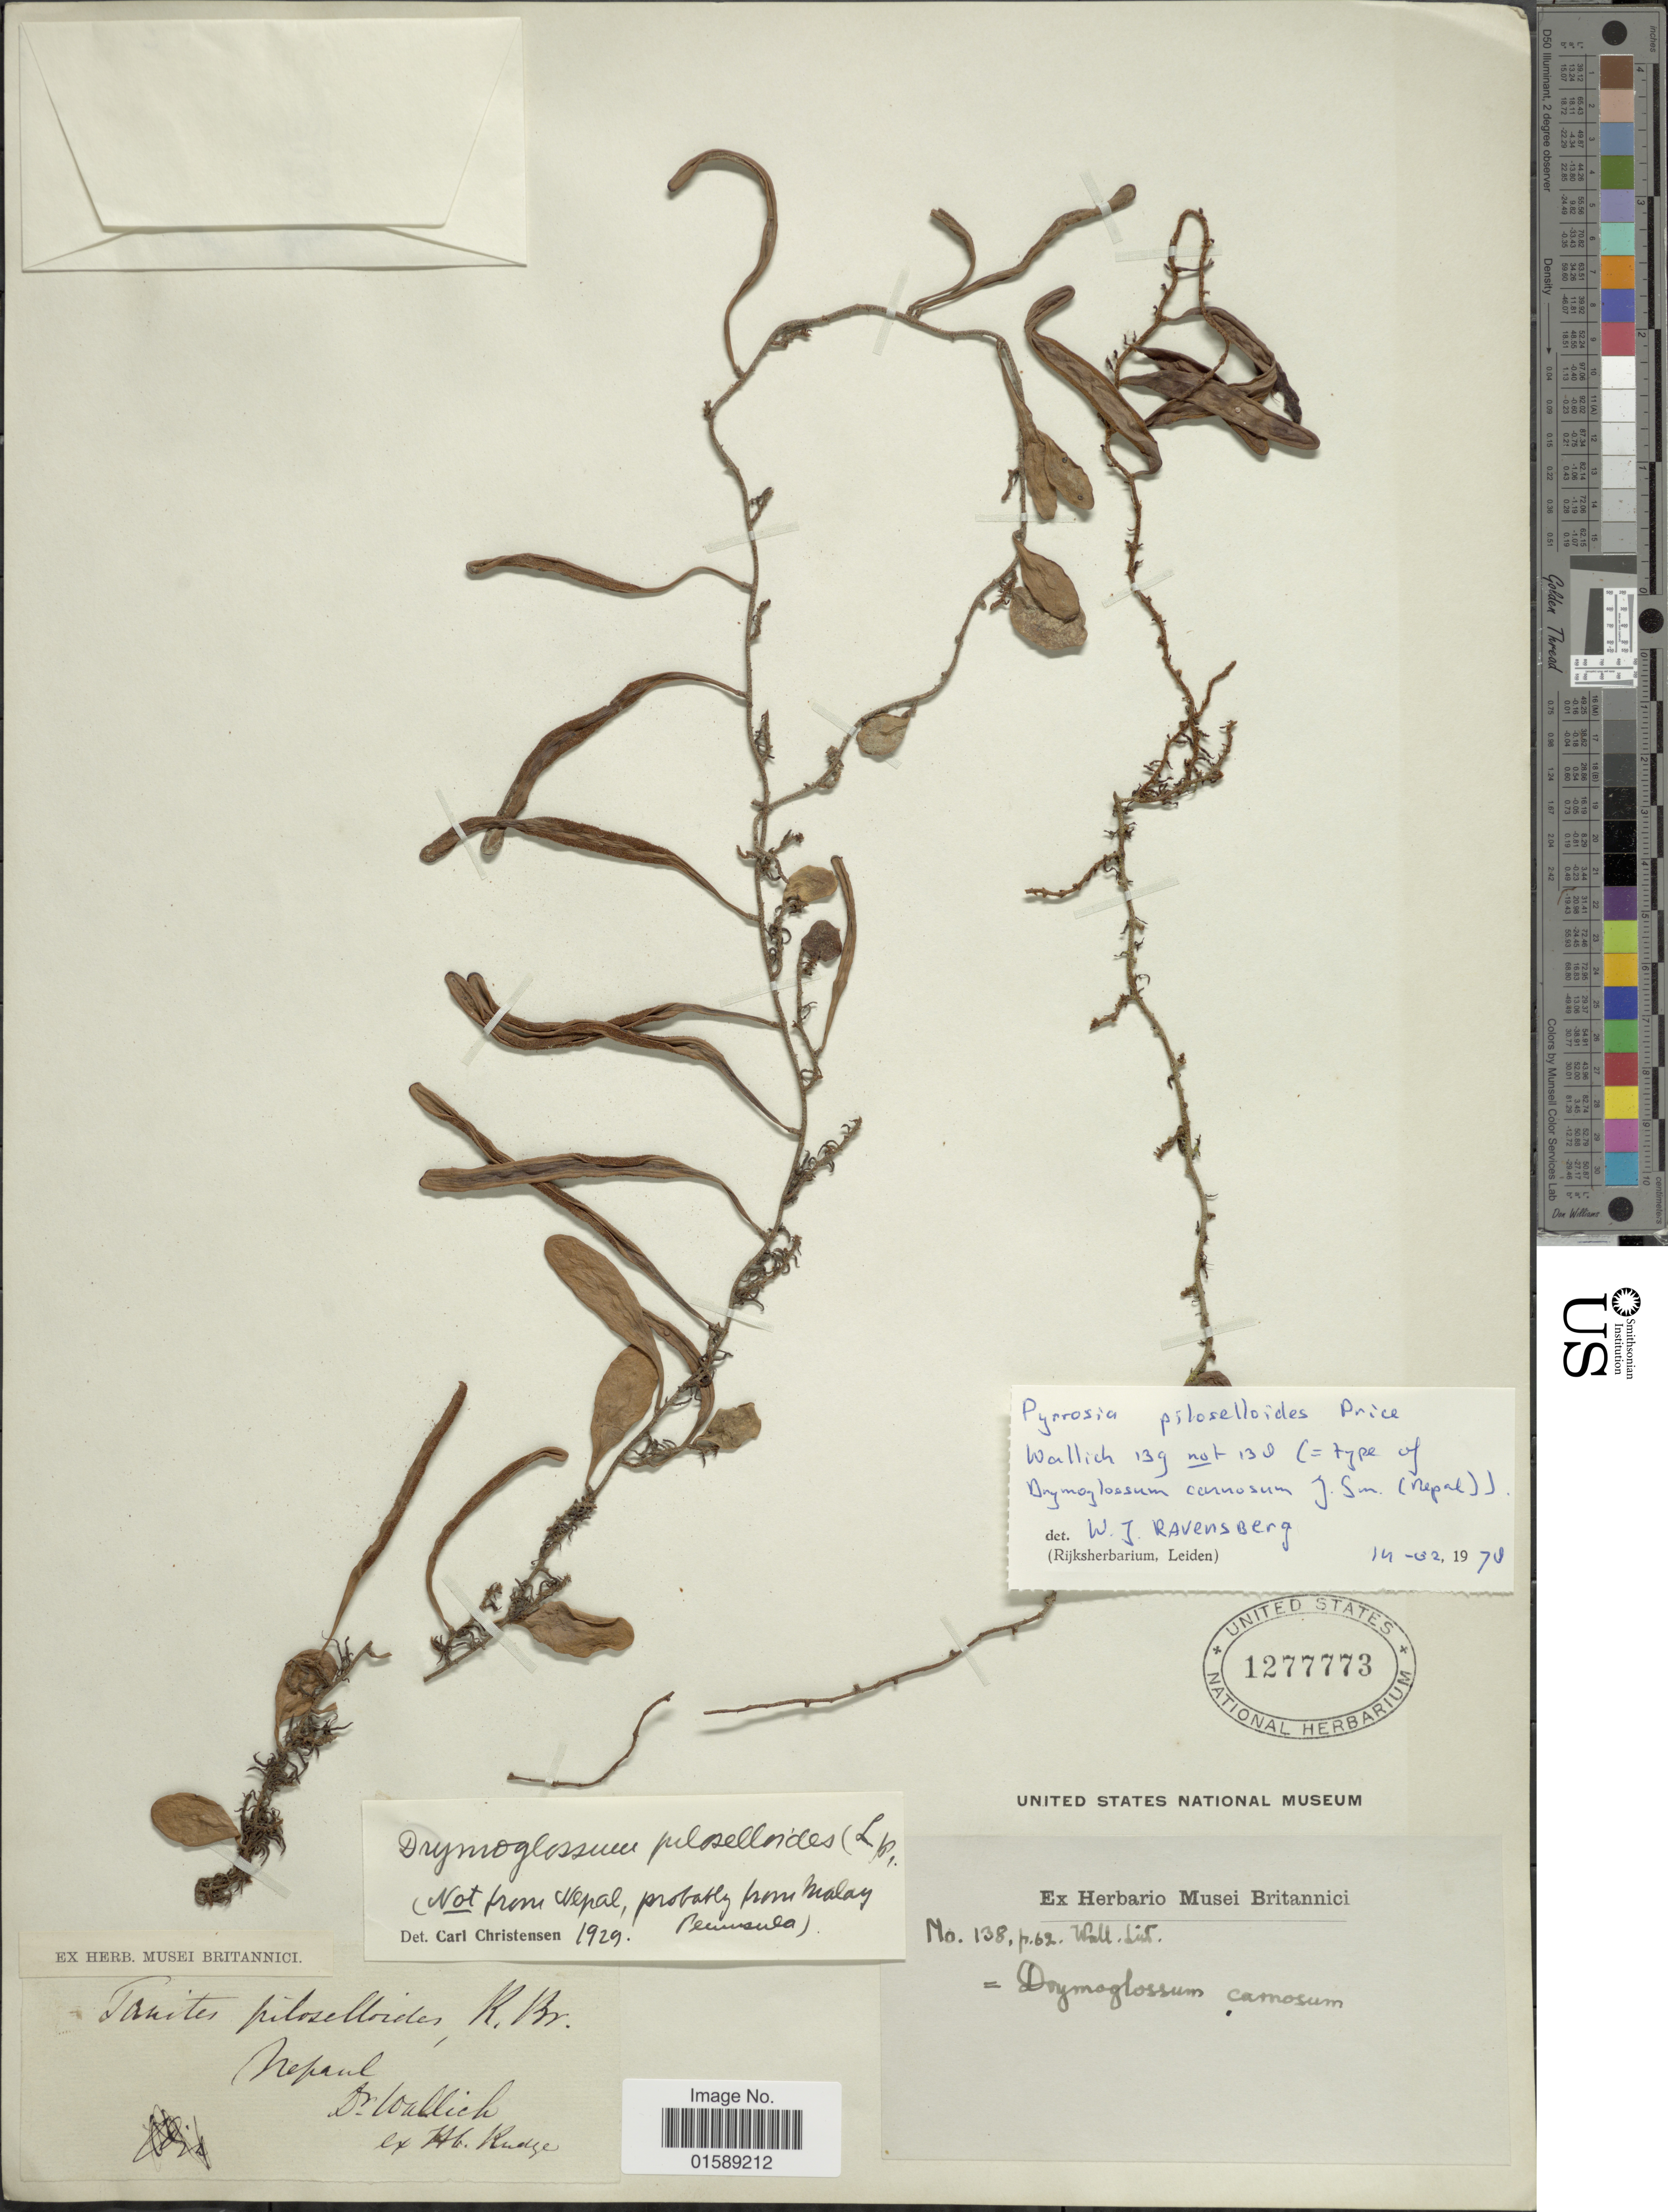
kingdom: Plantae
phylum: Tracheophyta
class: Polypodiopsida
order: Polypodiales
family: Polypodiaceae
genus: Pyrrosia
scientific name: Pyrrosia piloselloides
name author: (L.) M.G. Price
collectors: -- Wallich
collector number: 138?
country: Nepal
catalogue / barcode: US 1277773